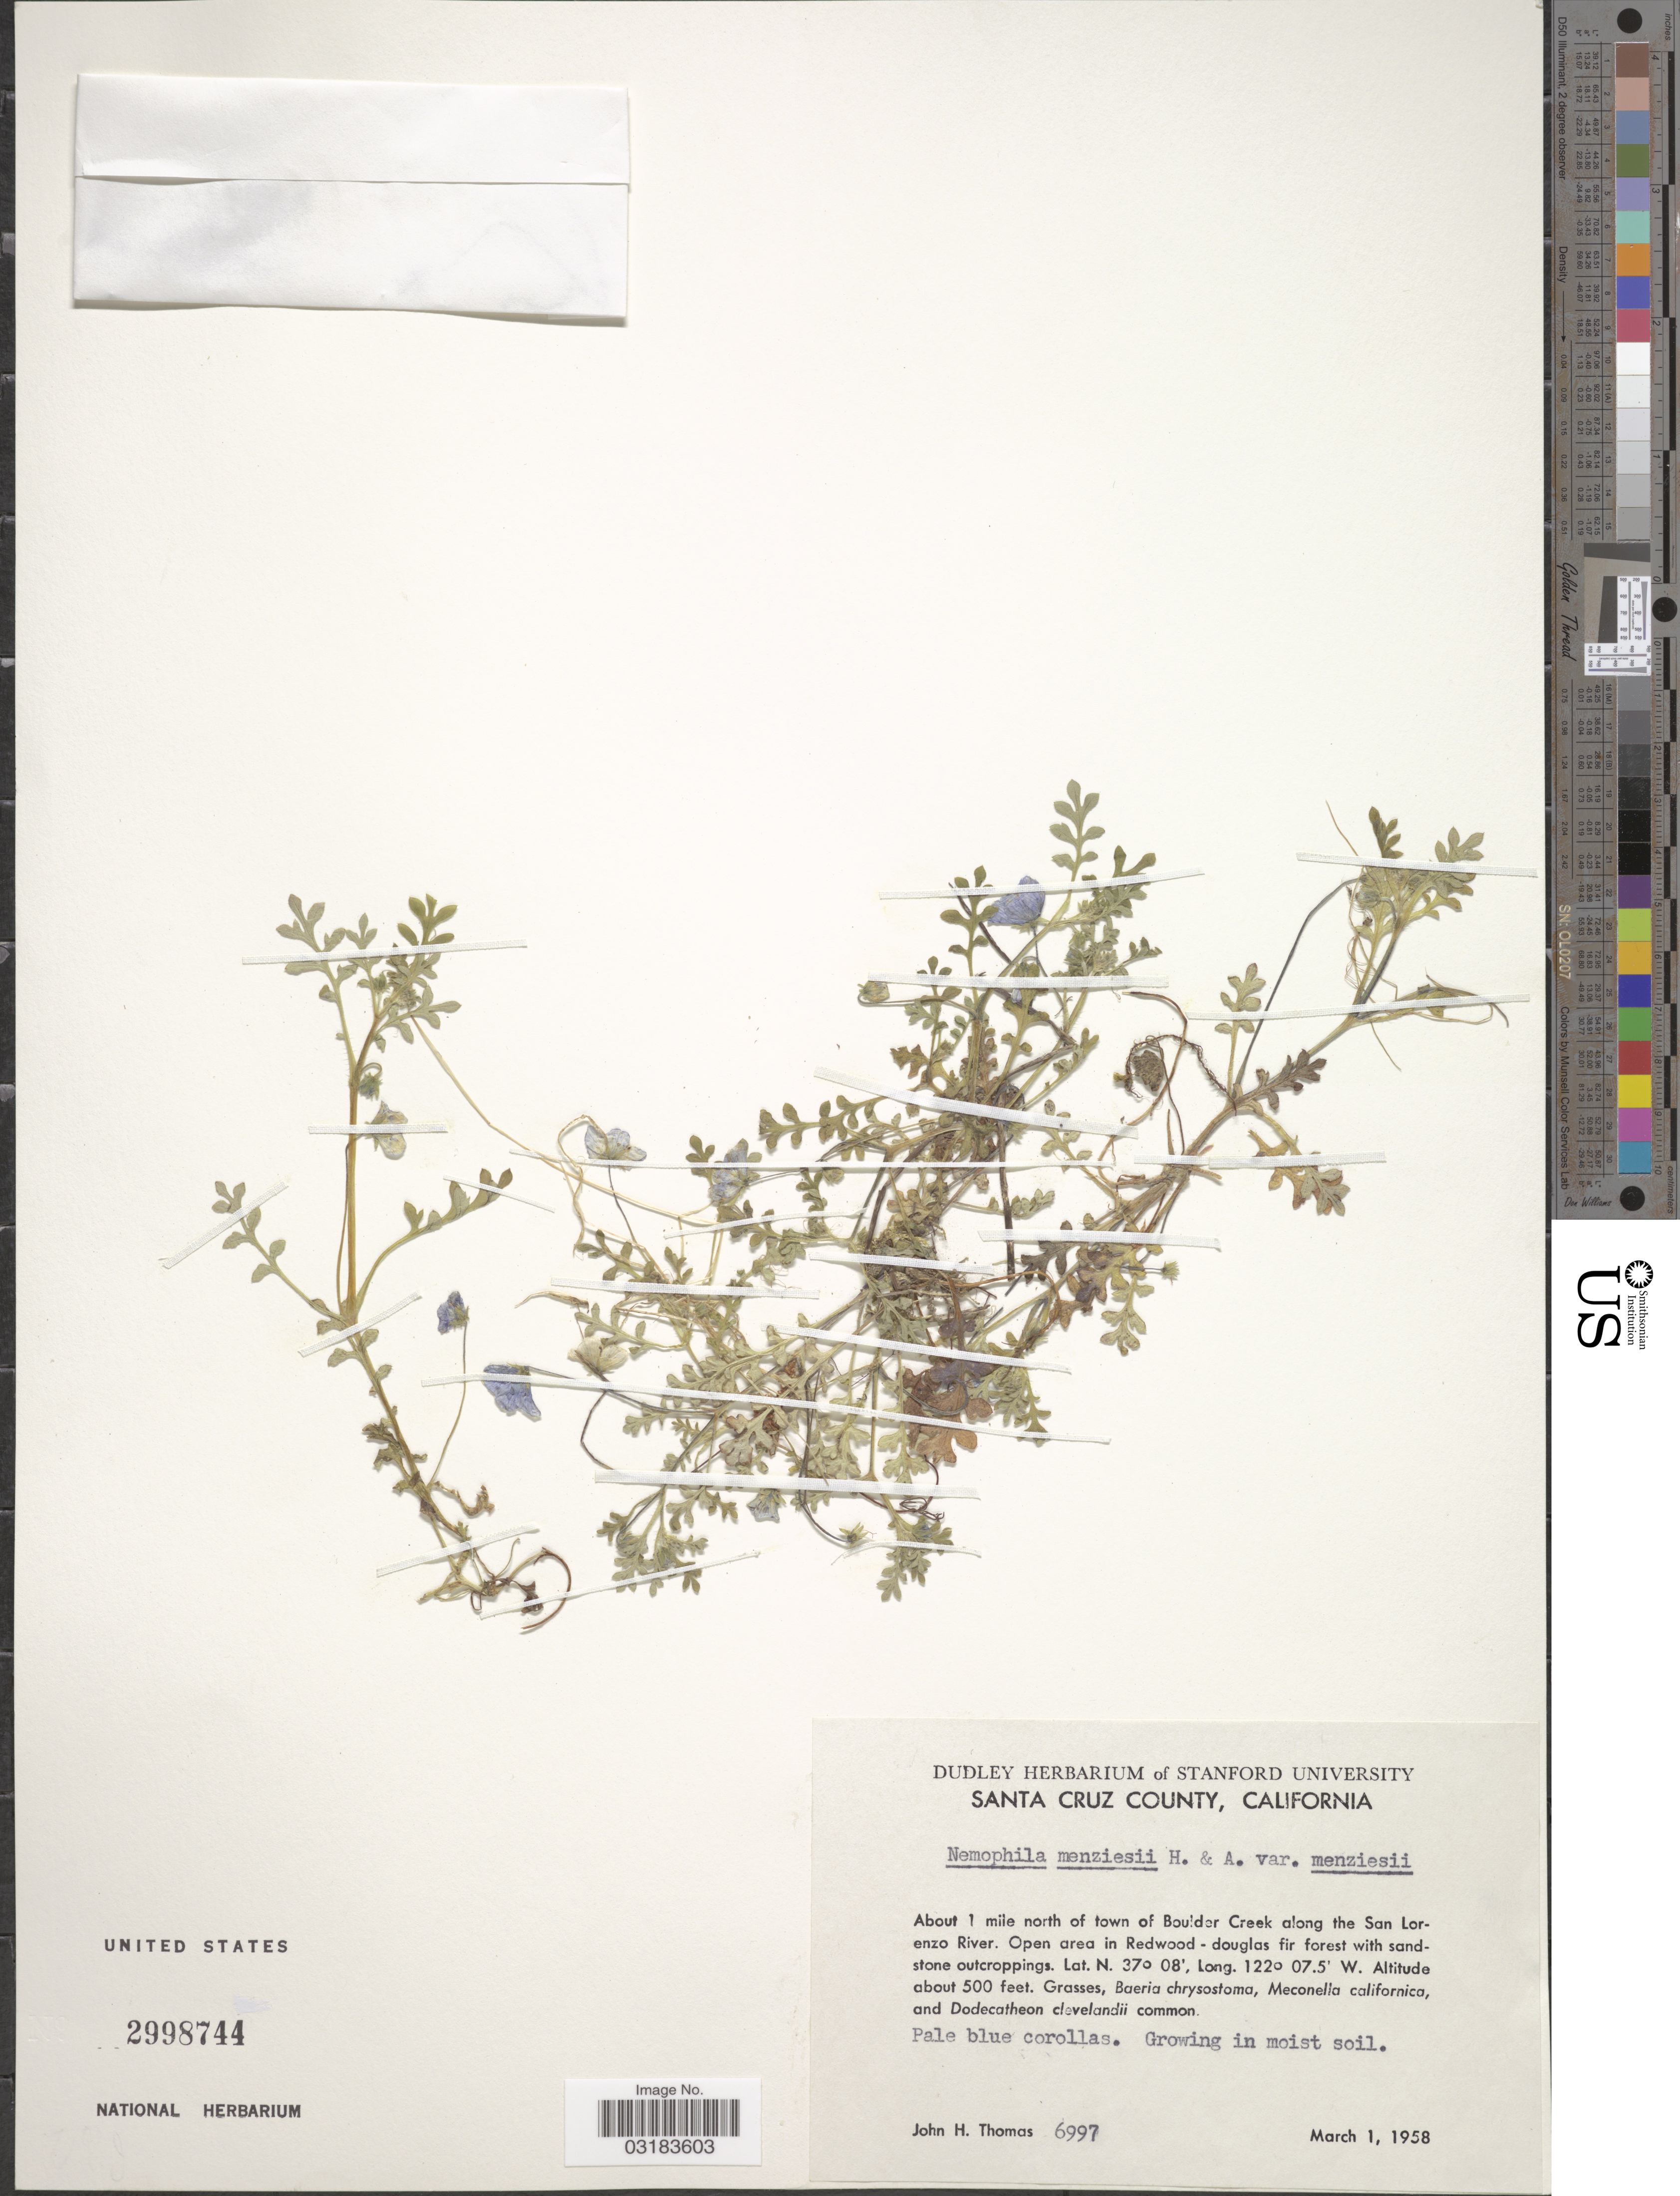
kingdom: Plantae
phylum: Tracheophyta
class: Magnoliopsida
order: Boraginales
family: Hydrophyllaceae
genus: Nemophila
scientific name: Nemophila menziesii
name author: Hook. & Arn.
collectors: J. H. Thomas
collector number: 6997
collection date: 1958-03-01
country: United States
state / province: California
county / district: Santa Cruz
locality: Santa Cruz County. About 1 mile north of town of Boulder Creek along the San Lorenzo River.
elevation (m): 152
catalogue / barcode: US 2998744